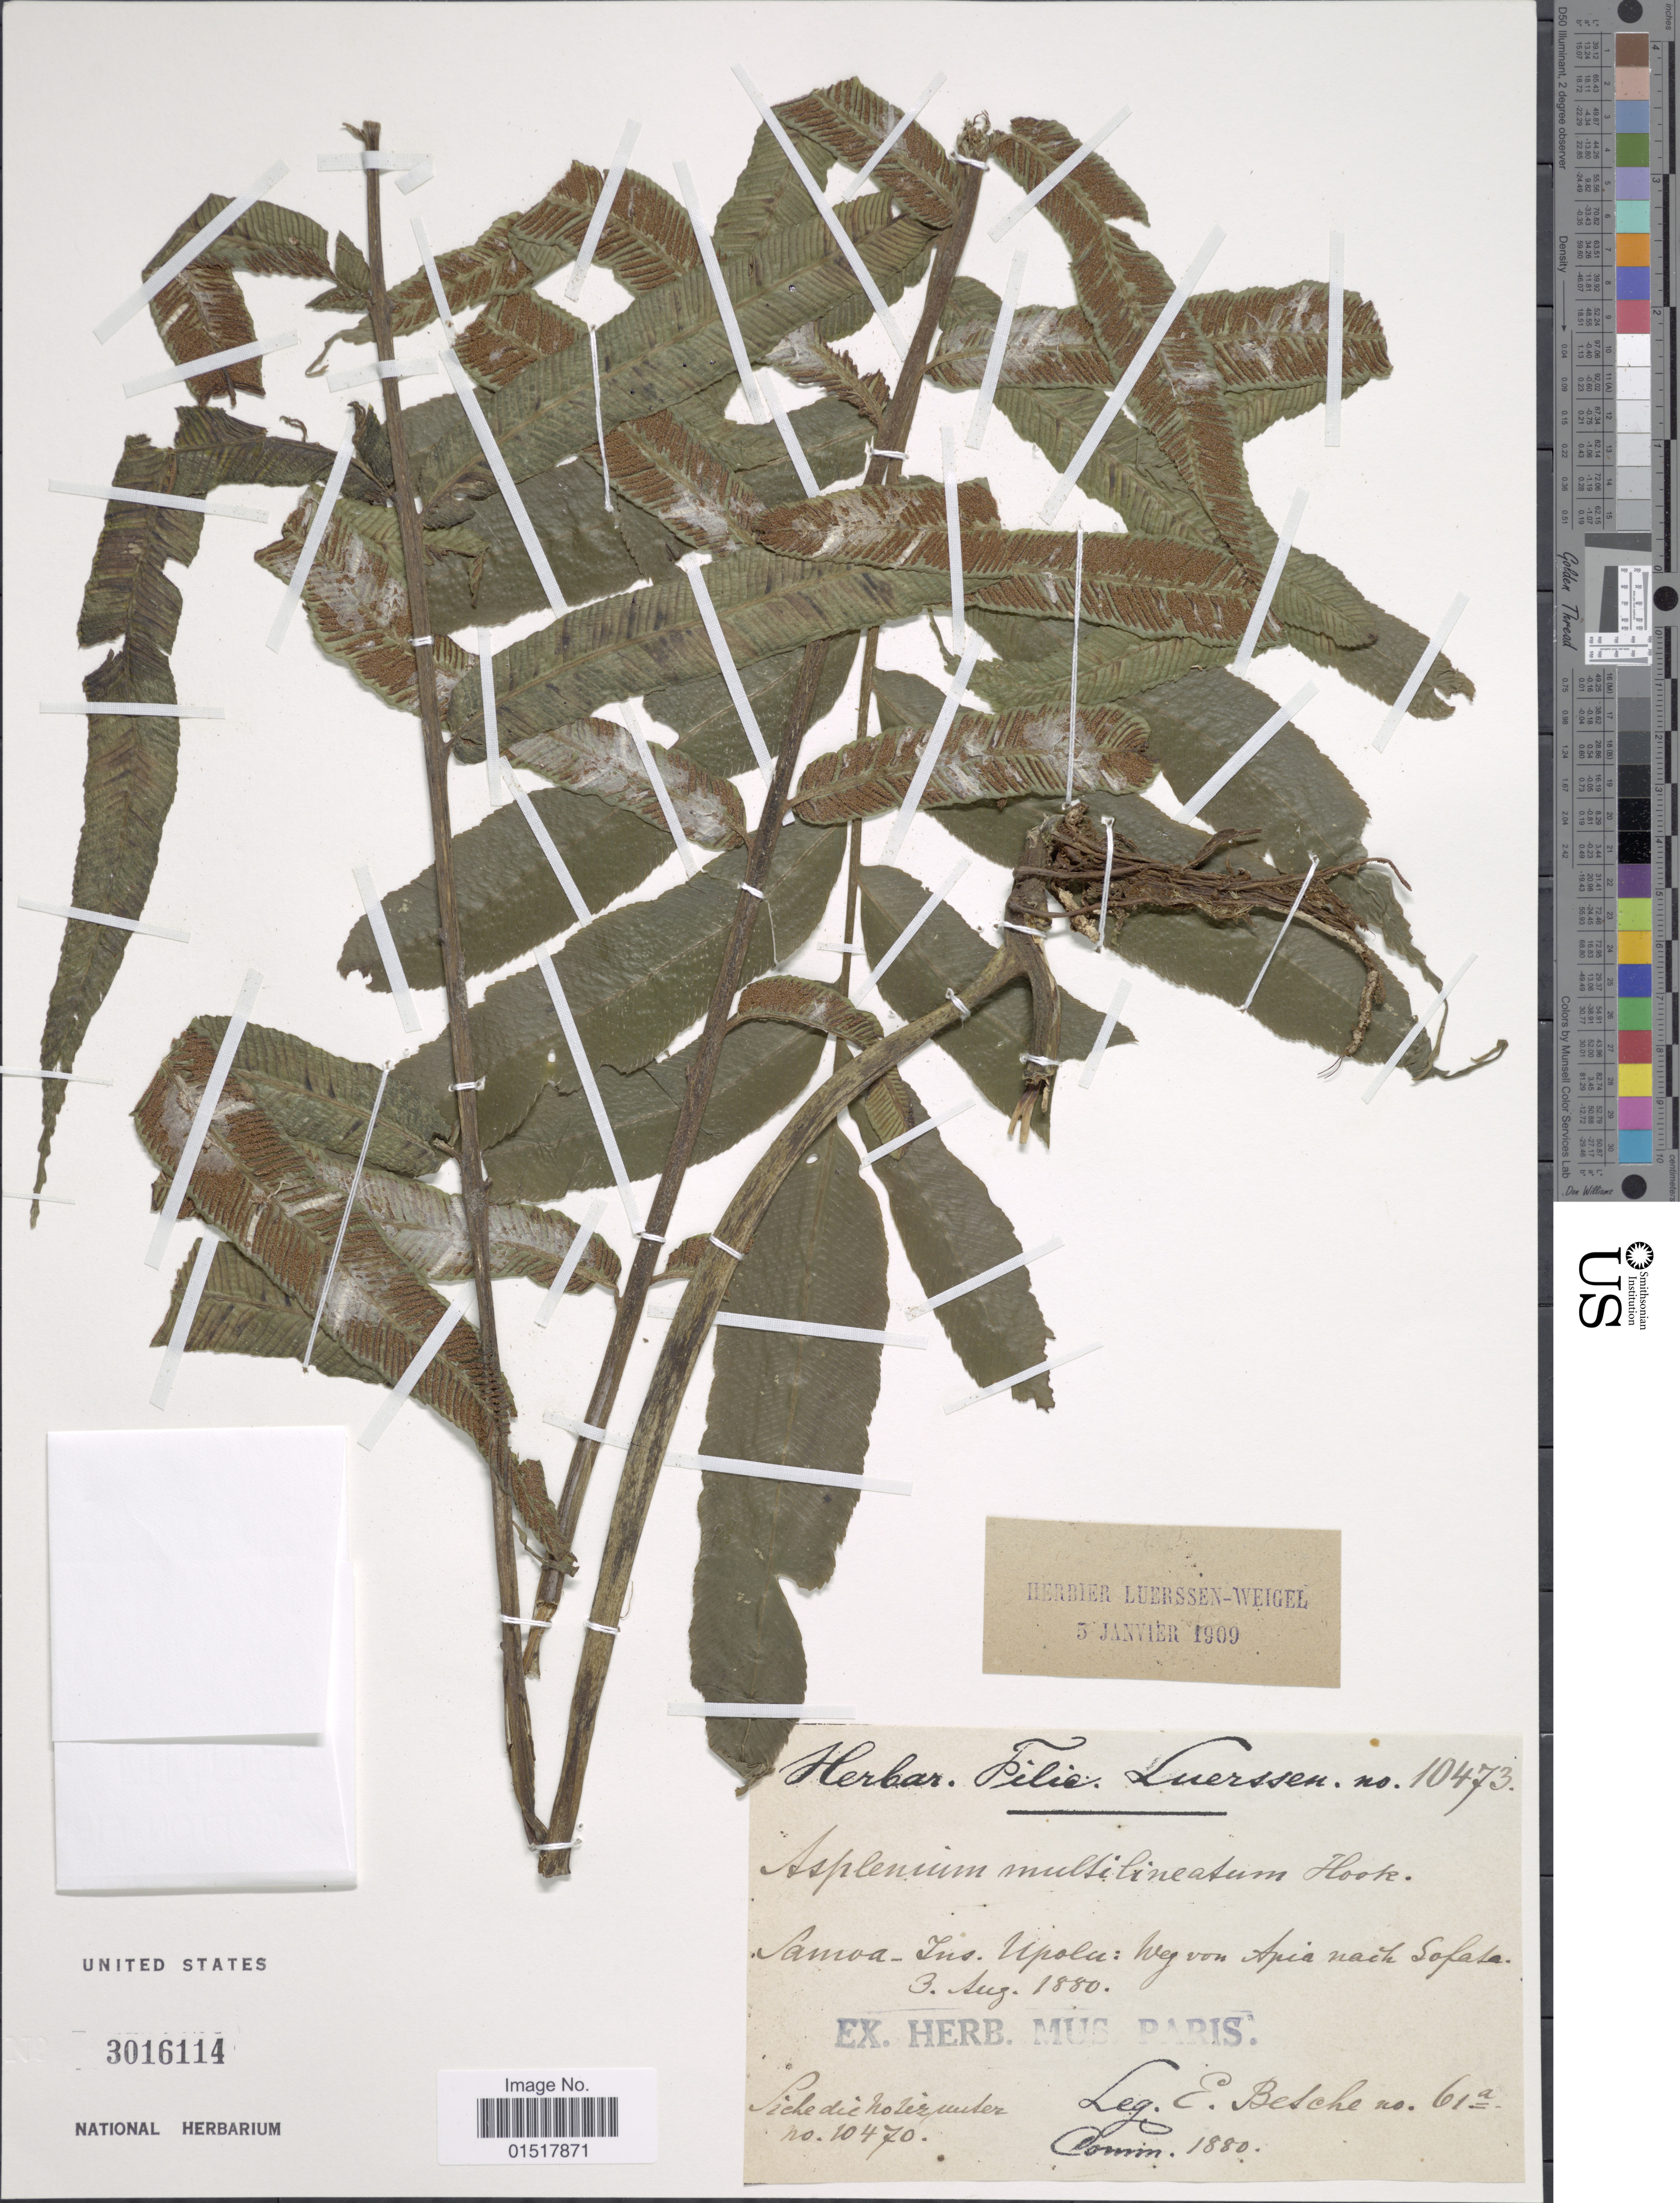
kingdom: Plantae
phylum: Tracheophyta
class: Polypodiopsida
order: Polypodiales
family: Aspleniaceae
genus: Asplenium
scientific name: Asplenium multilineatum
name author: Hook.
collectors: Besche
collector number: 61a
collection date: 1880-08-03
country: Samoa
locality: Samoa-Ins. Upolu: Weg von Apia nach Sofata. [interpreted]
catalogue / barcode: US 3016114